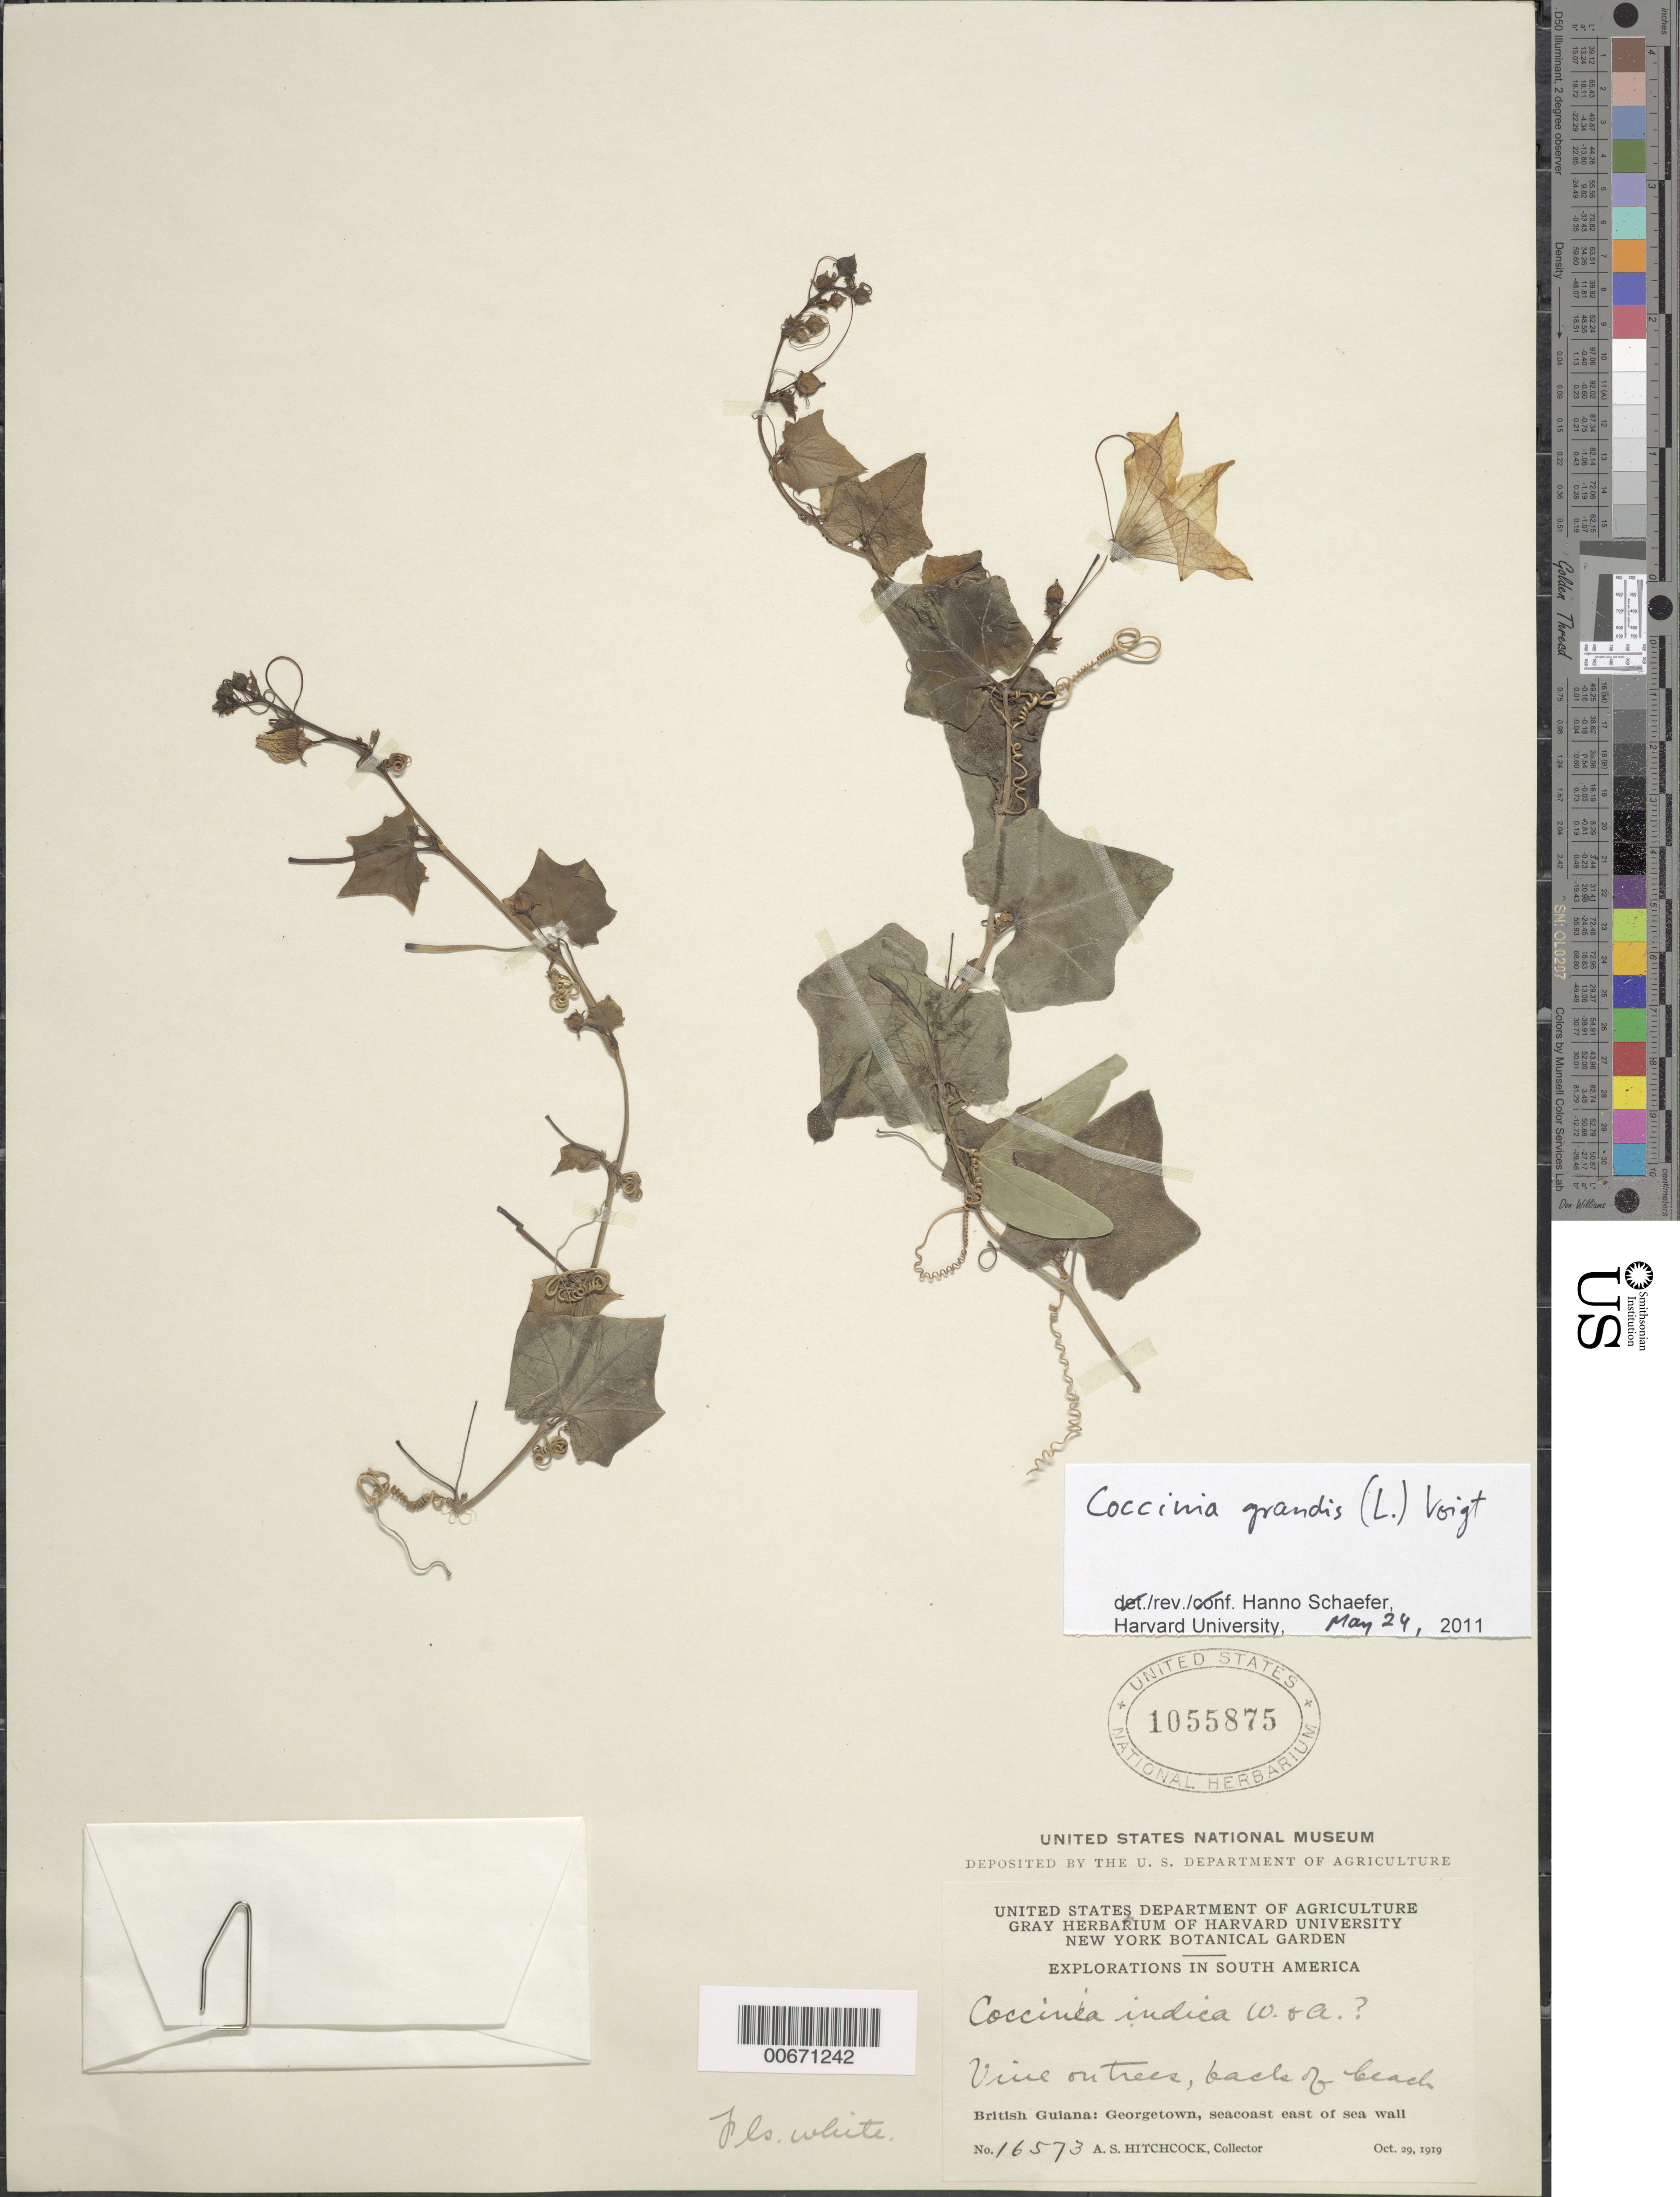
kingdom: Plantae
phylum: Tracheophyta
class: Magnoliopsida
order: Cucurbitales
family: Cucurbitaceae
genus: Coccinia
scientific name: Coccinia indica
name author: Wight & Arn.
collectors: A. S. Hitchcock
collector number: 16573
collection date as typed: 29-Oct-19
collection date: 1919-10-29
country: Guyana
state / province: Demerara-Mahaica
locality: Georgetown, seacoast E of sea wall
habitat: Seacoast east of sea wall, back of beach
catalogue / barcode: US 1055875